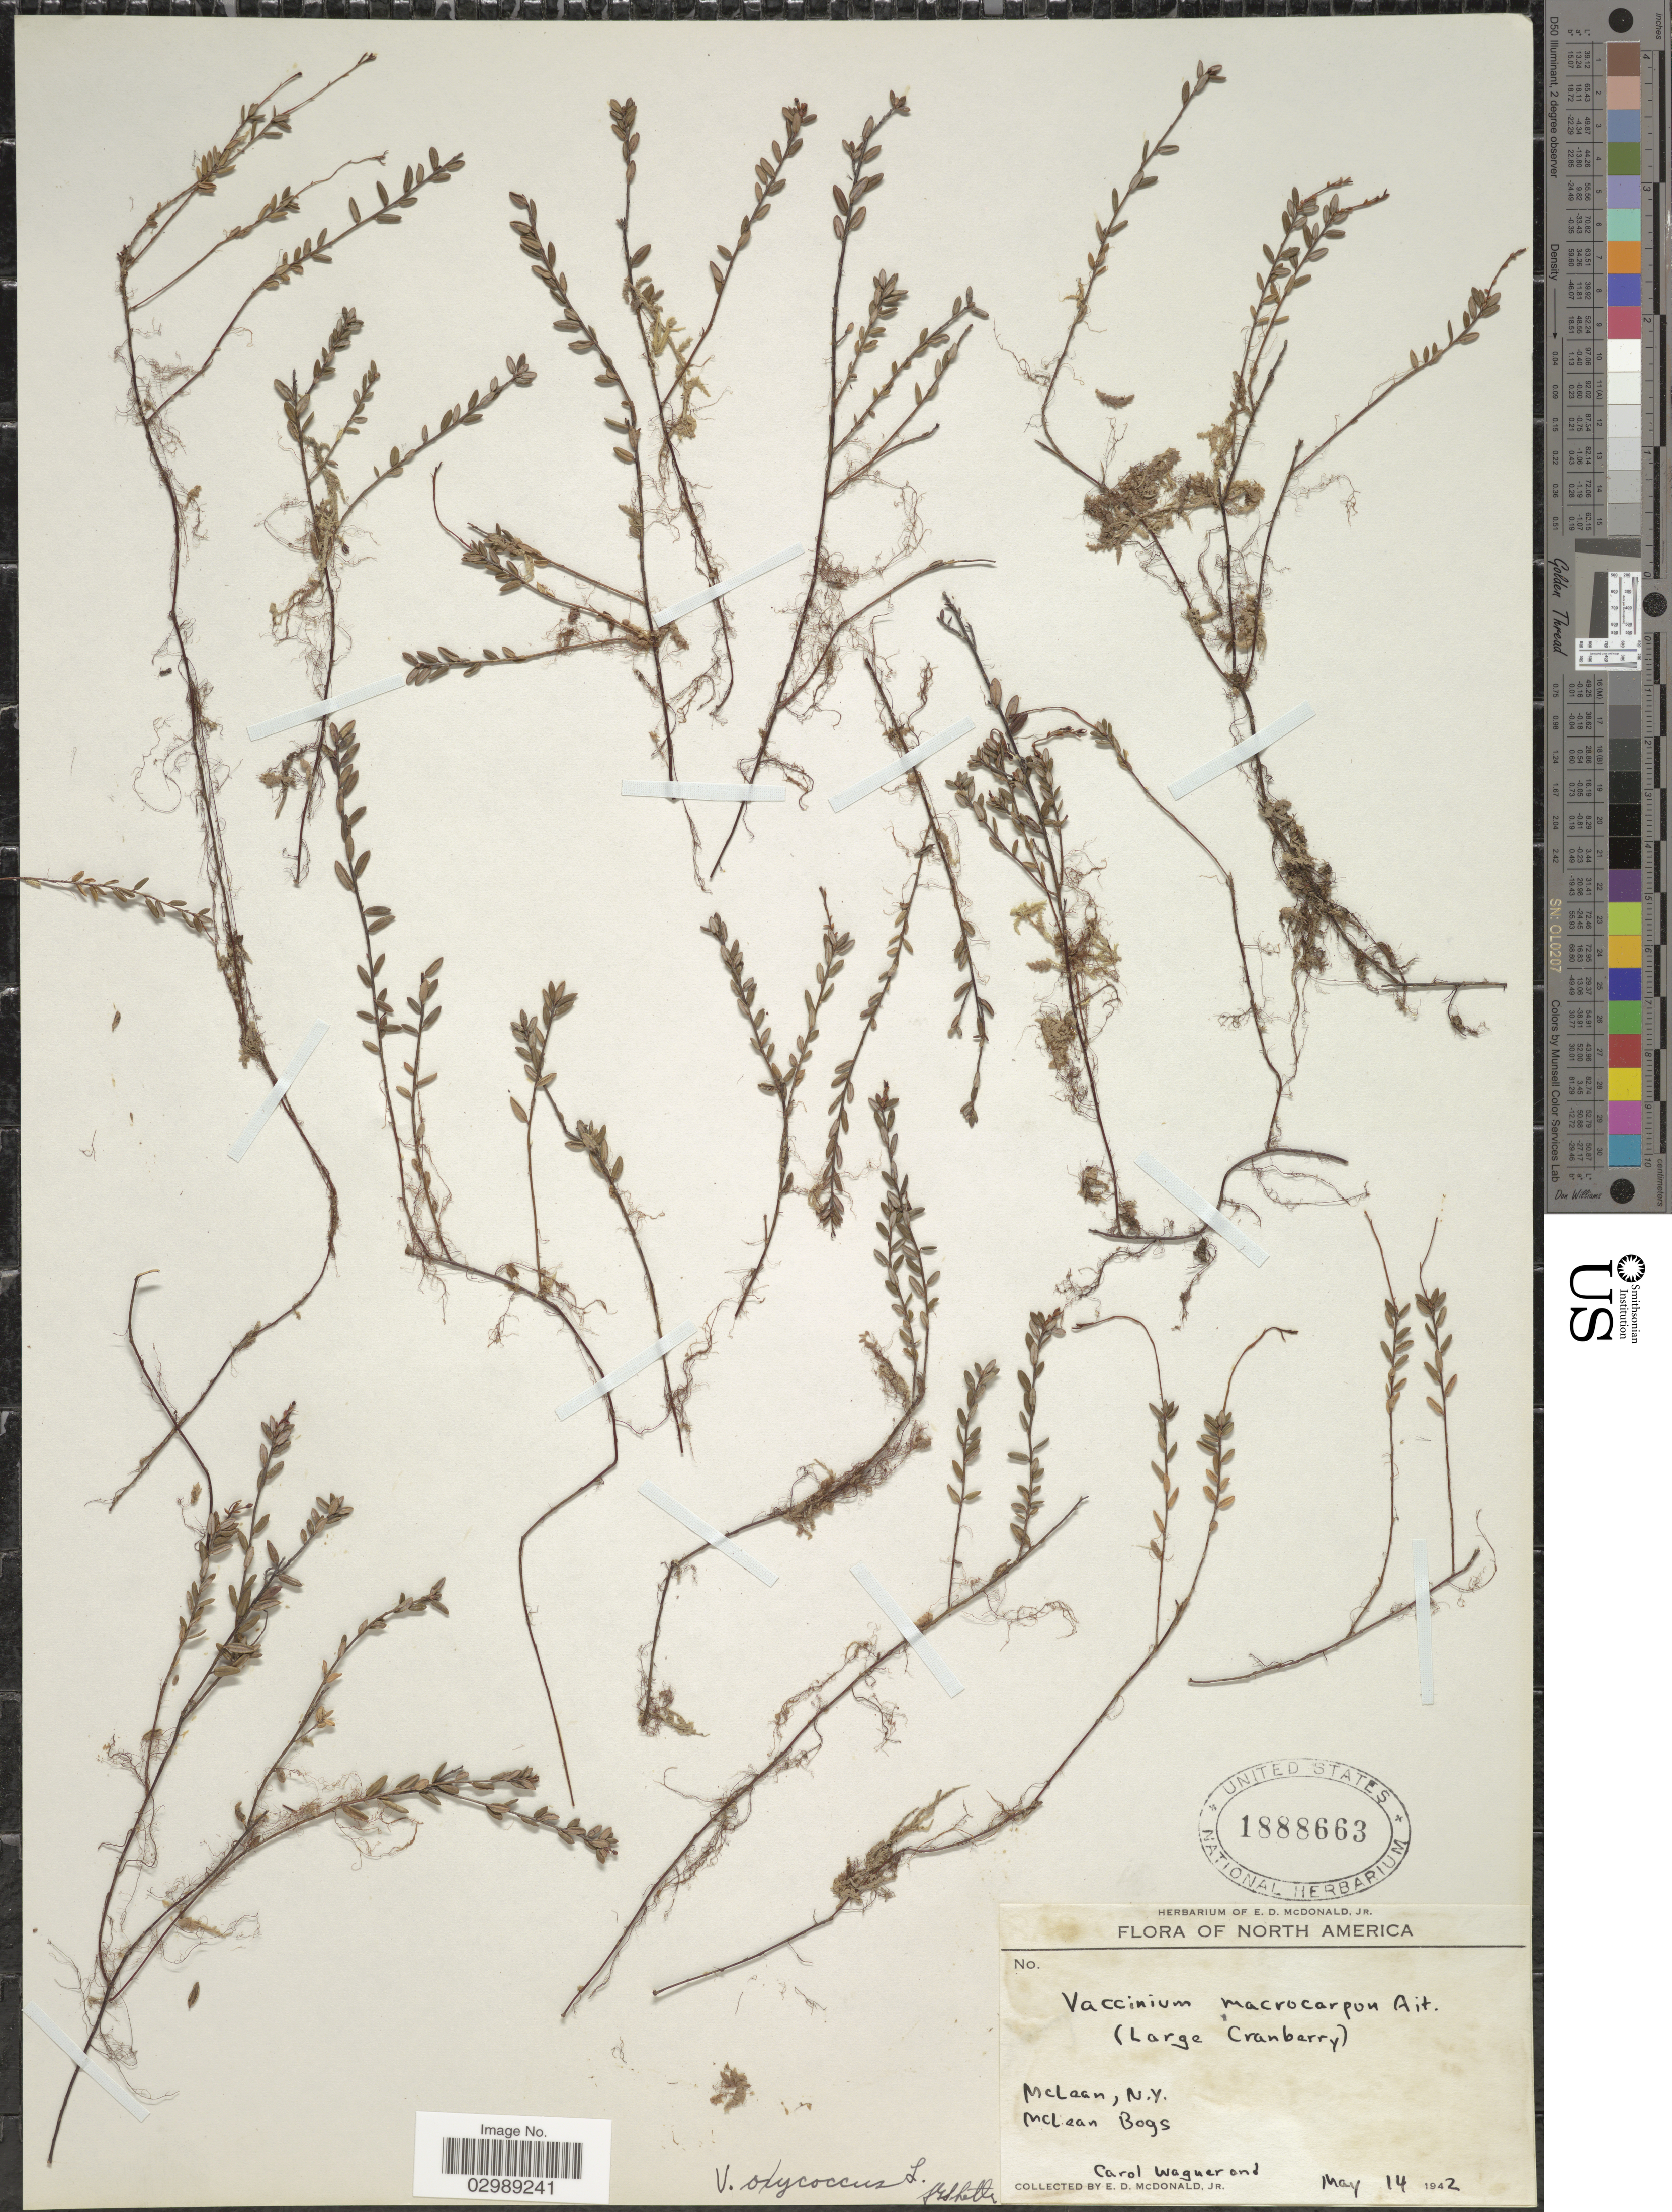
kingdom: Plantae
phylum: Tracheophyta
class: Magnoliopsida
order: Ericales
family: Ericaceae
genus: Vaccinium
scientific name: Vaccinium oxycoccos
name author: L.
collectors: E. D. McDonald Jr. & C. Wagner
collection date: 1942-05-14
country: United States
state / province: New York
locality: McLean, McLean Bogs.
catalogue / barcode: US 1888663